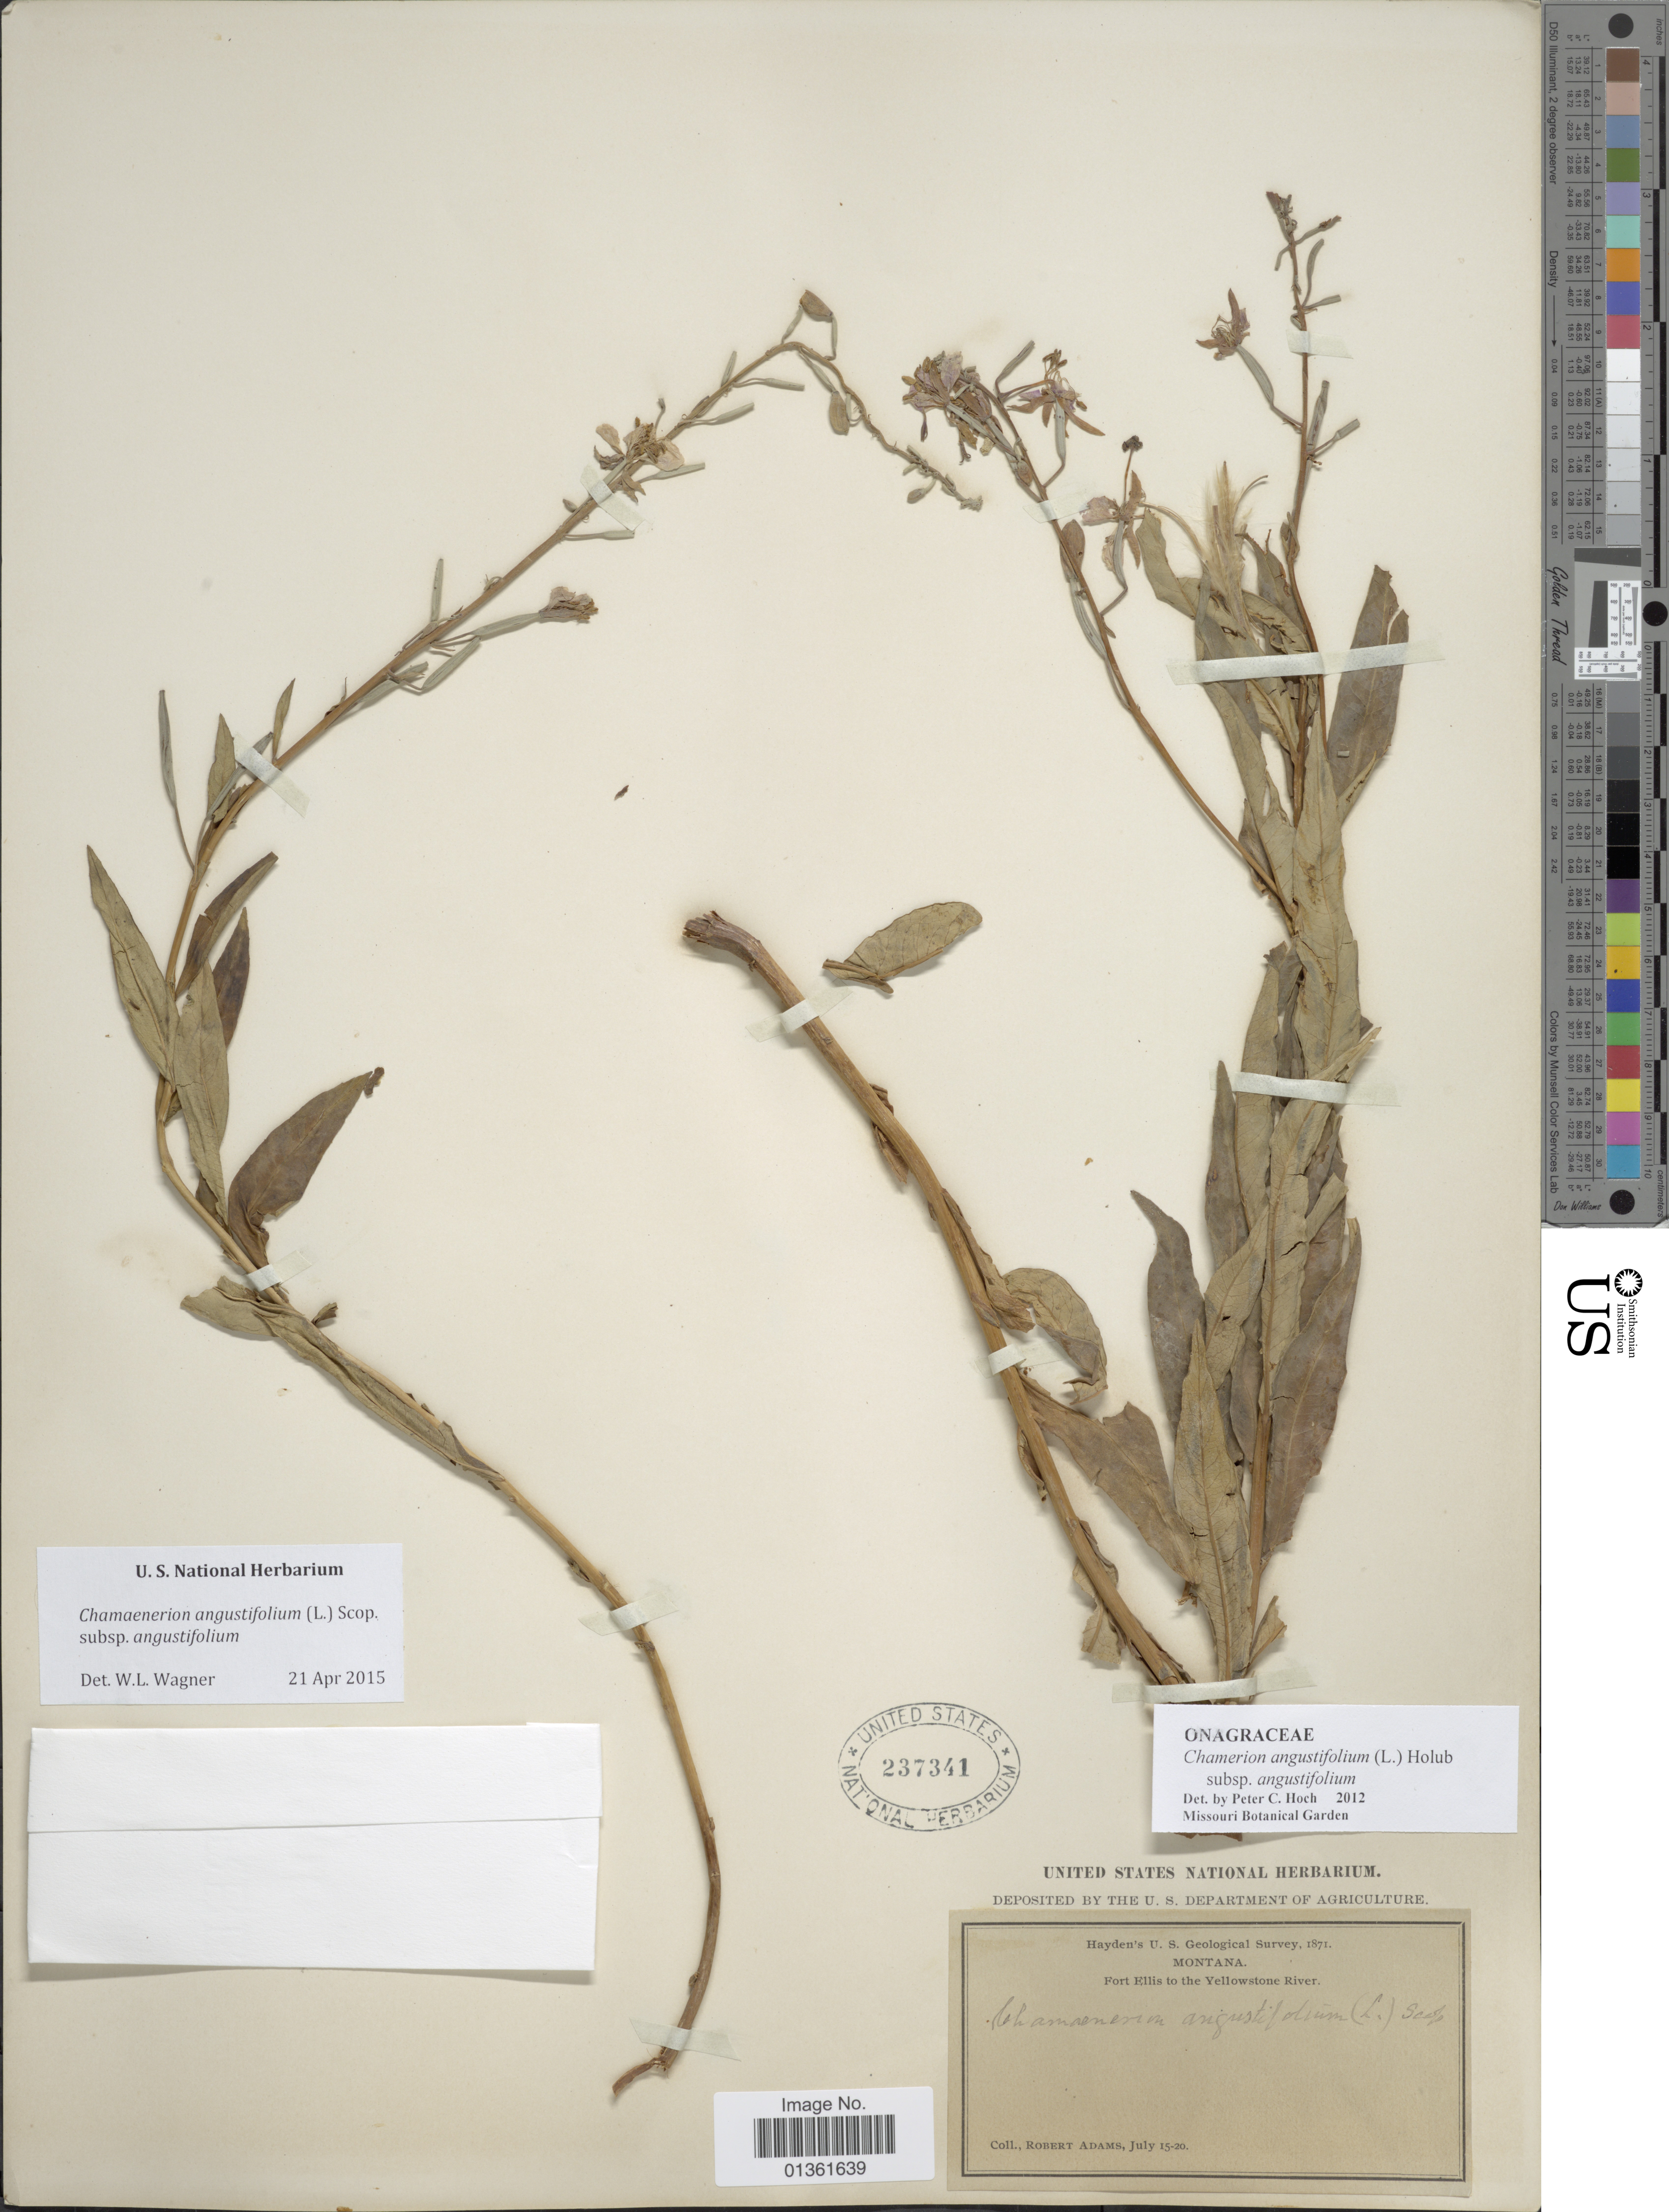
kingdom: Plantae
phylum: Tracheophyta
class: Magnoliopsida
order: Myrtales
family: Onagraceae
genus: Chamaenerion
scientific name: Chamaenerion angustifolium subsp. angustifolium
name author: (L.) Scop.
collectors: R. Adams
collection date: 1871-07-15/1871-07-20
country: United States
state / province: Montana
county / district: Gallatin / Park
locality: Fort Ellis to the Yellowstone River.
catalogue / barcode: US 237341